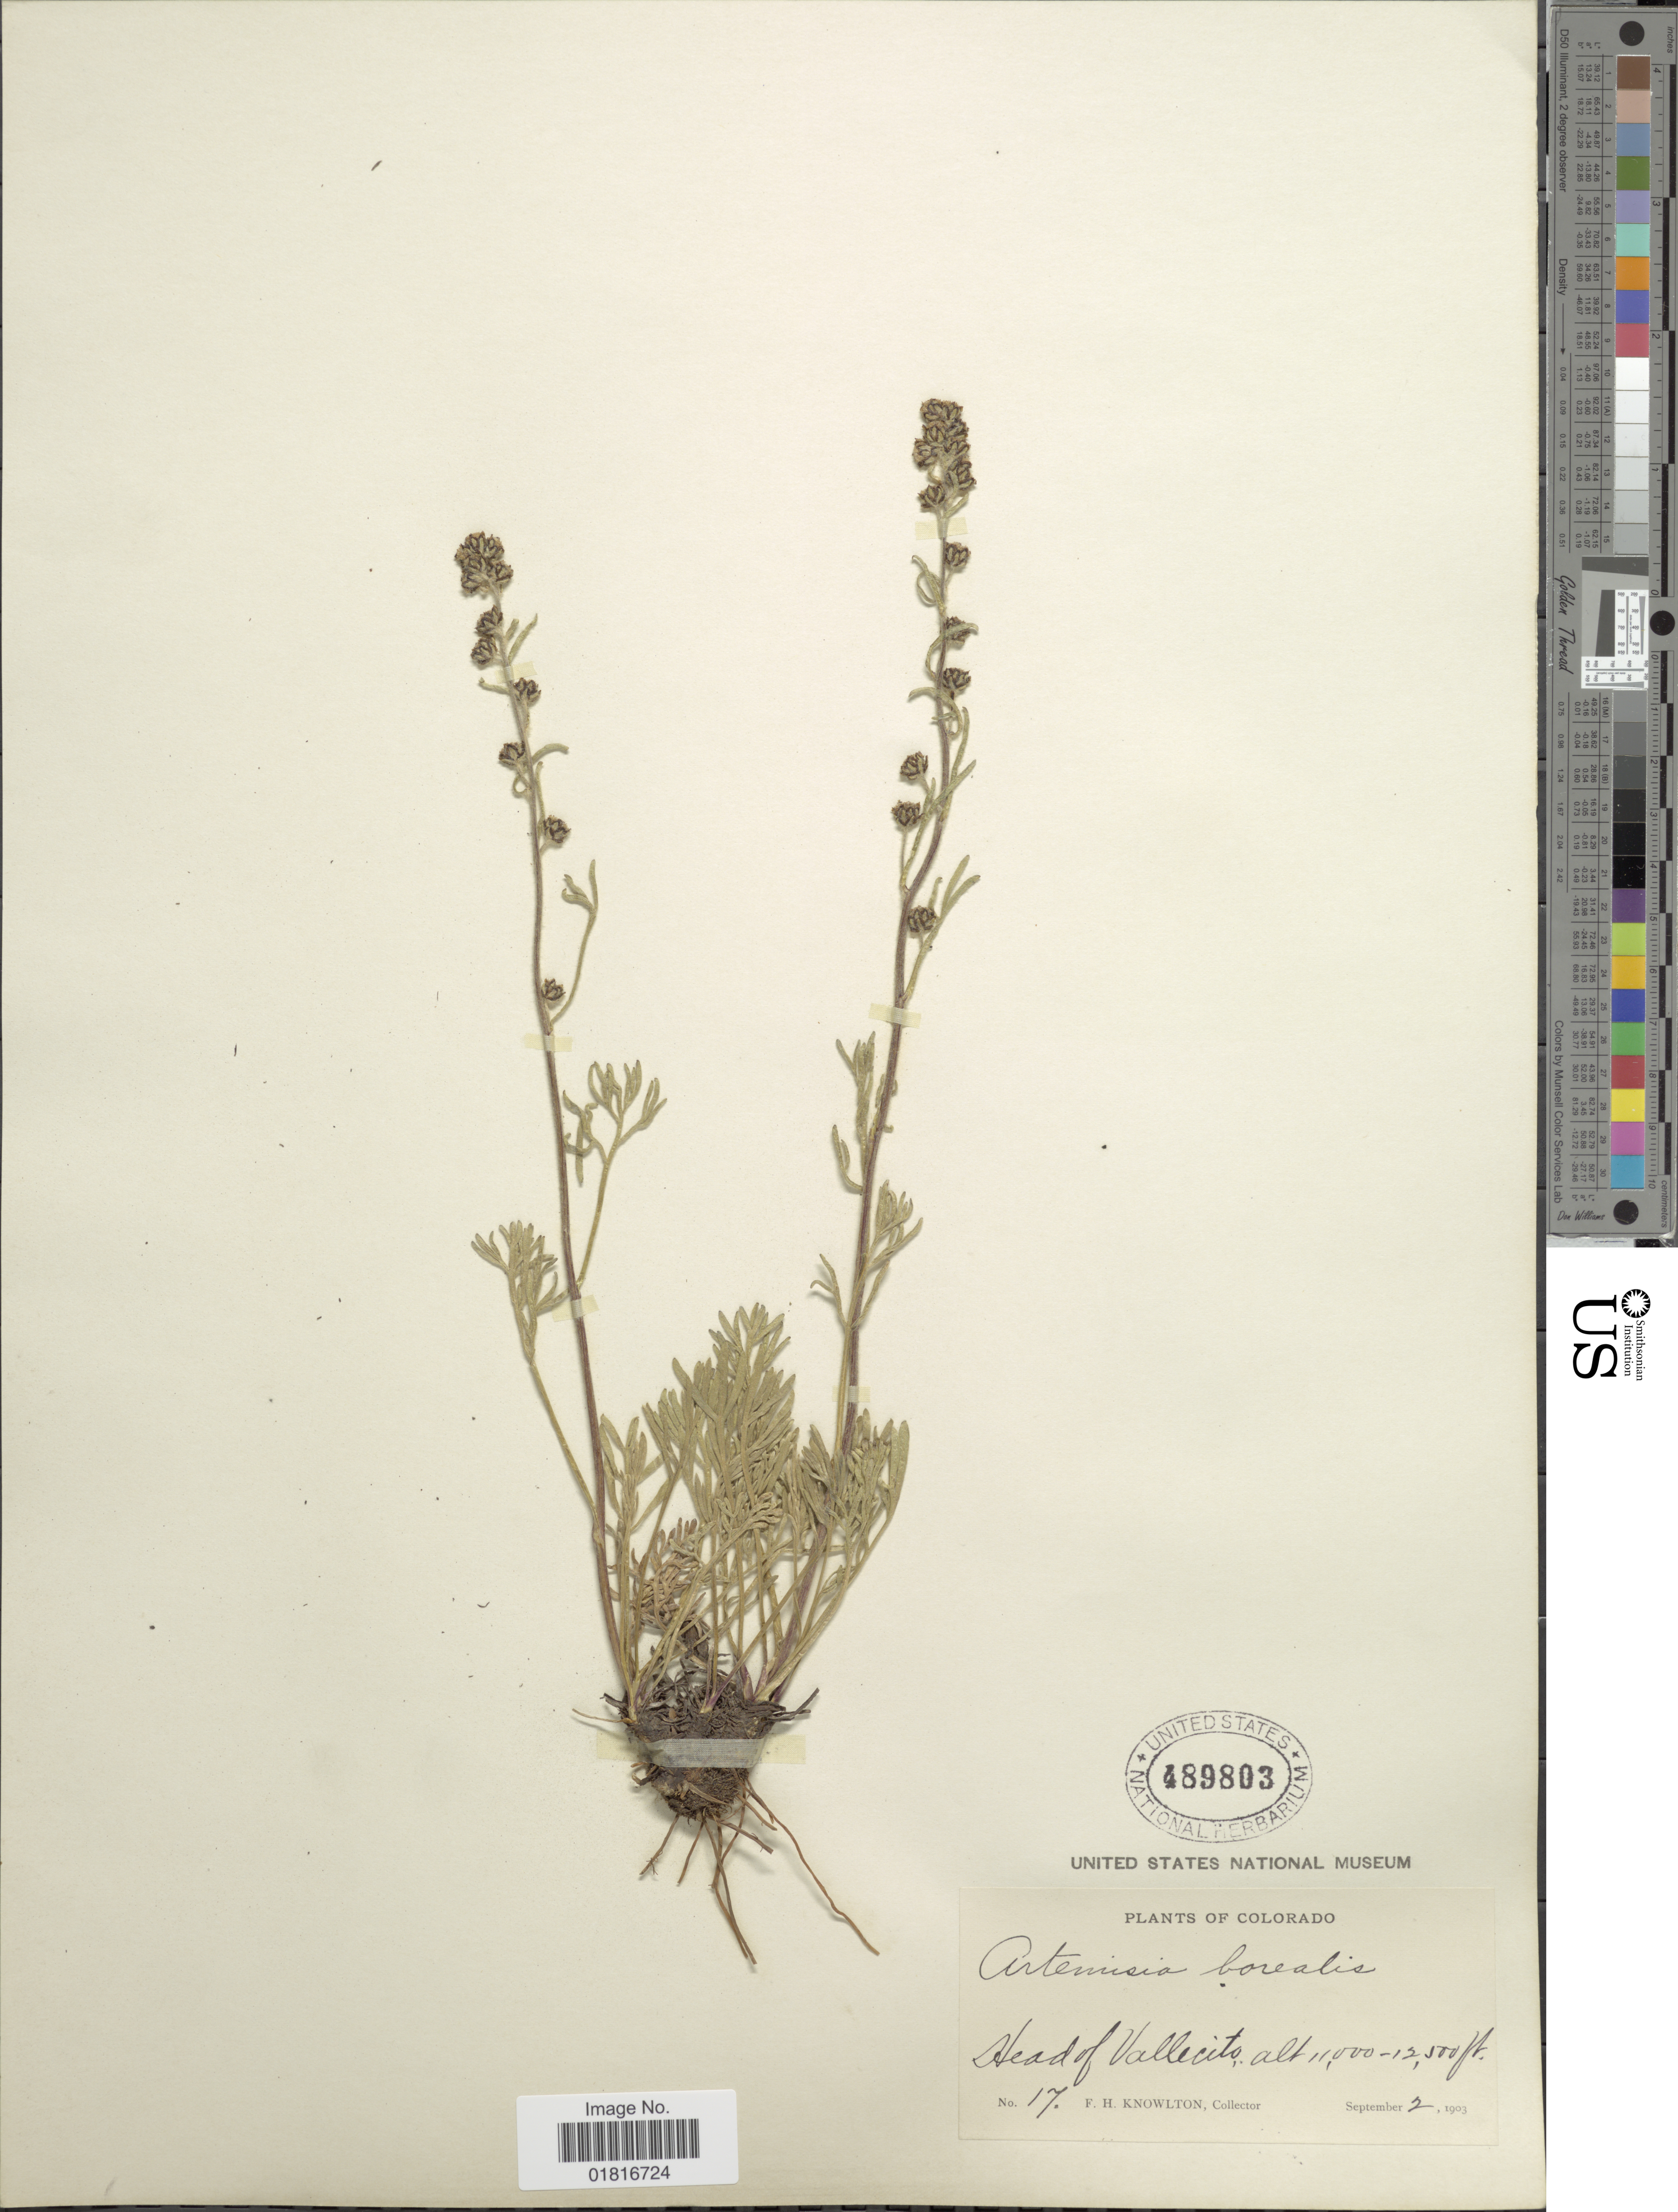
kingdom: Plantae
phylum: Tracheophyta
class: Magnoliopsida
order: Asterales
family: Asteraceae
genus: Artemisia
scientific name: Artemisia scopulorum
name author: A. Gray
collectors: F. H. Knowlton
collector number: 17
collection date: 1903-09-02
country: United States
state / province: Colorado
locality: Head of Vallecito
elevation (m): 3353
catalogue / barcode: US 489803